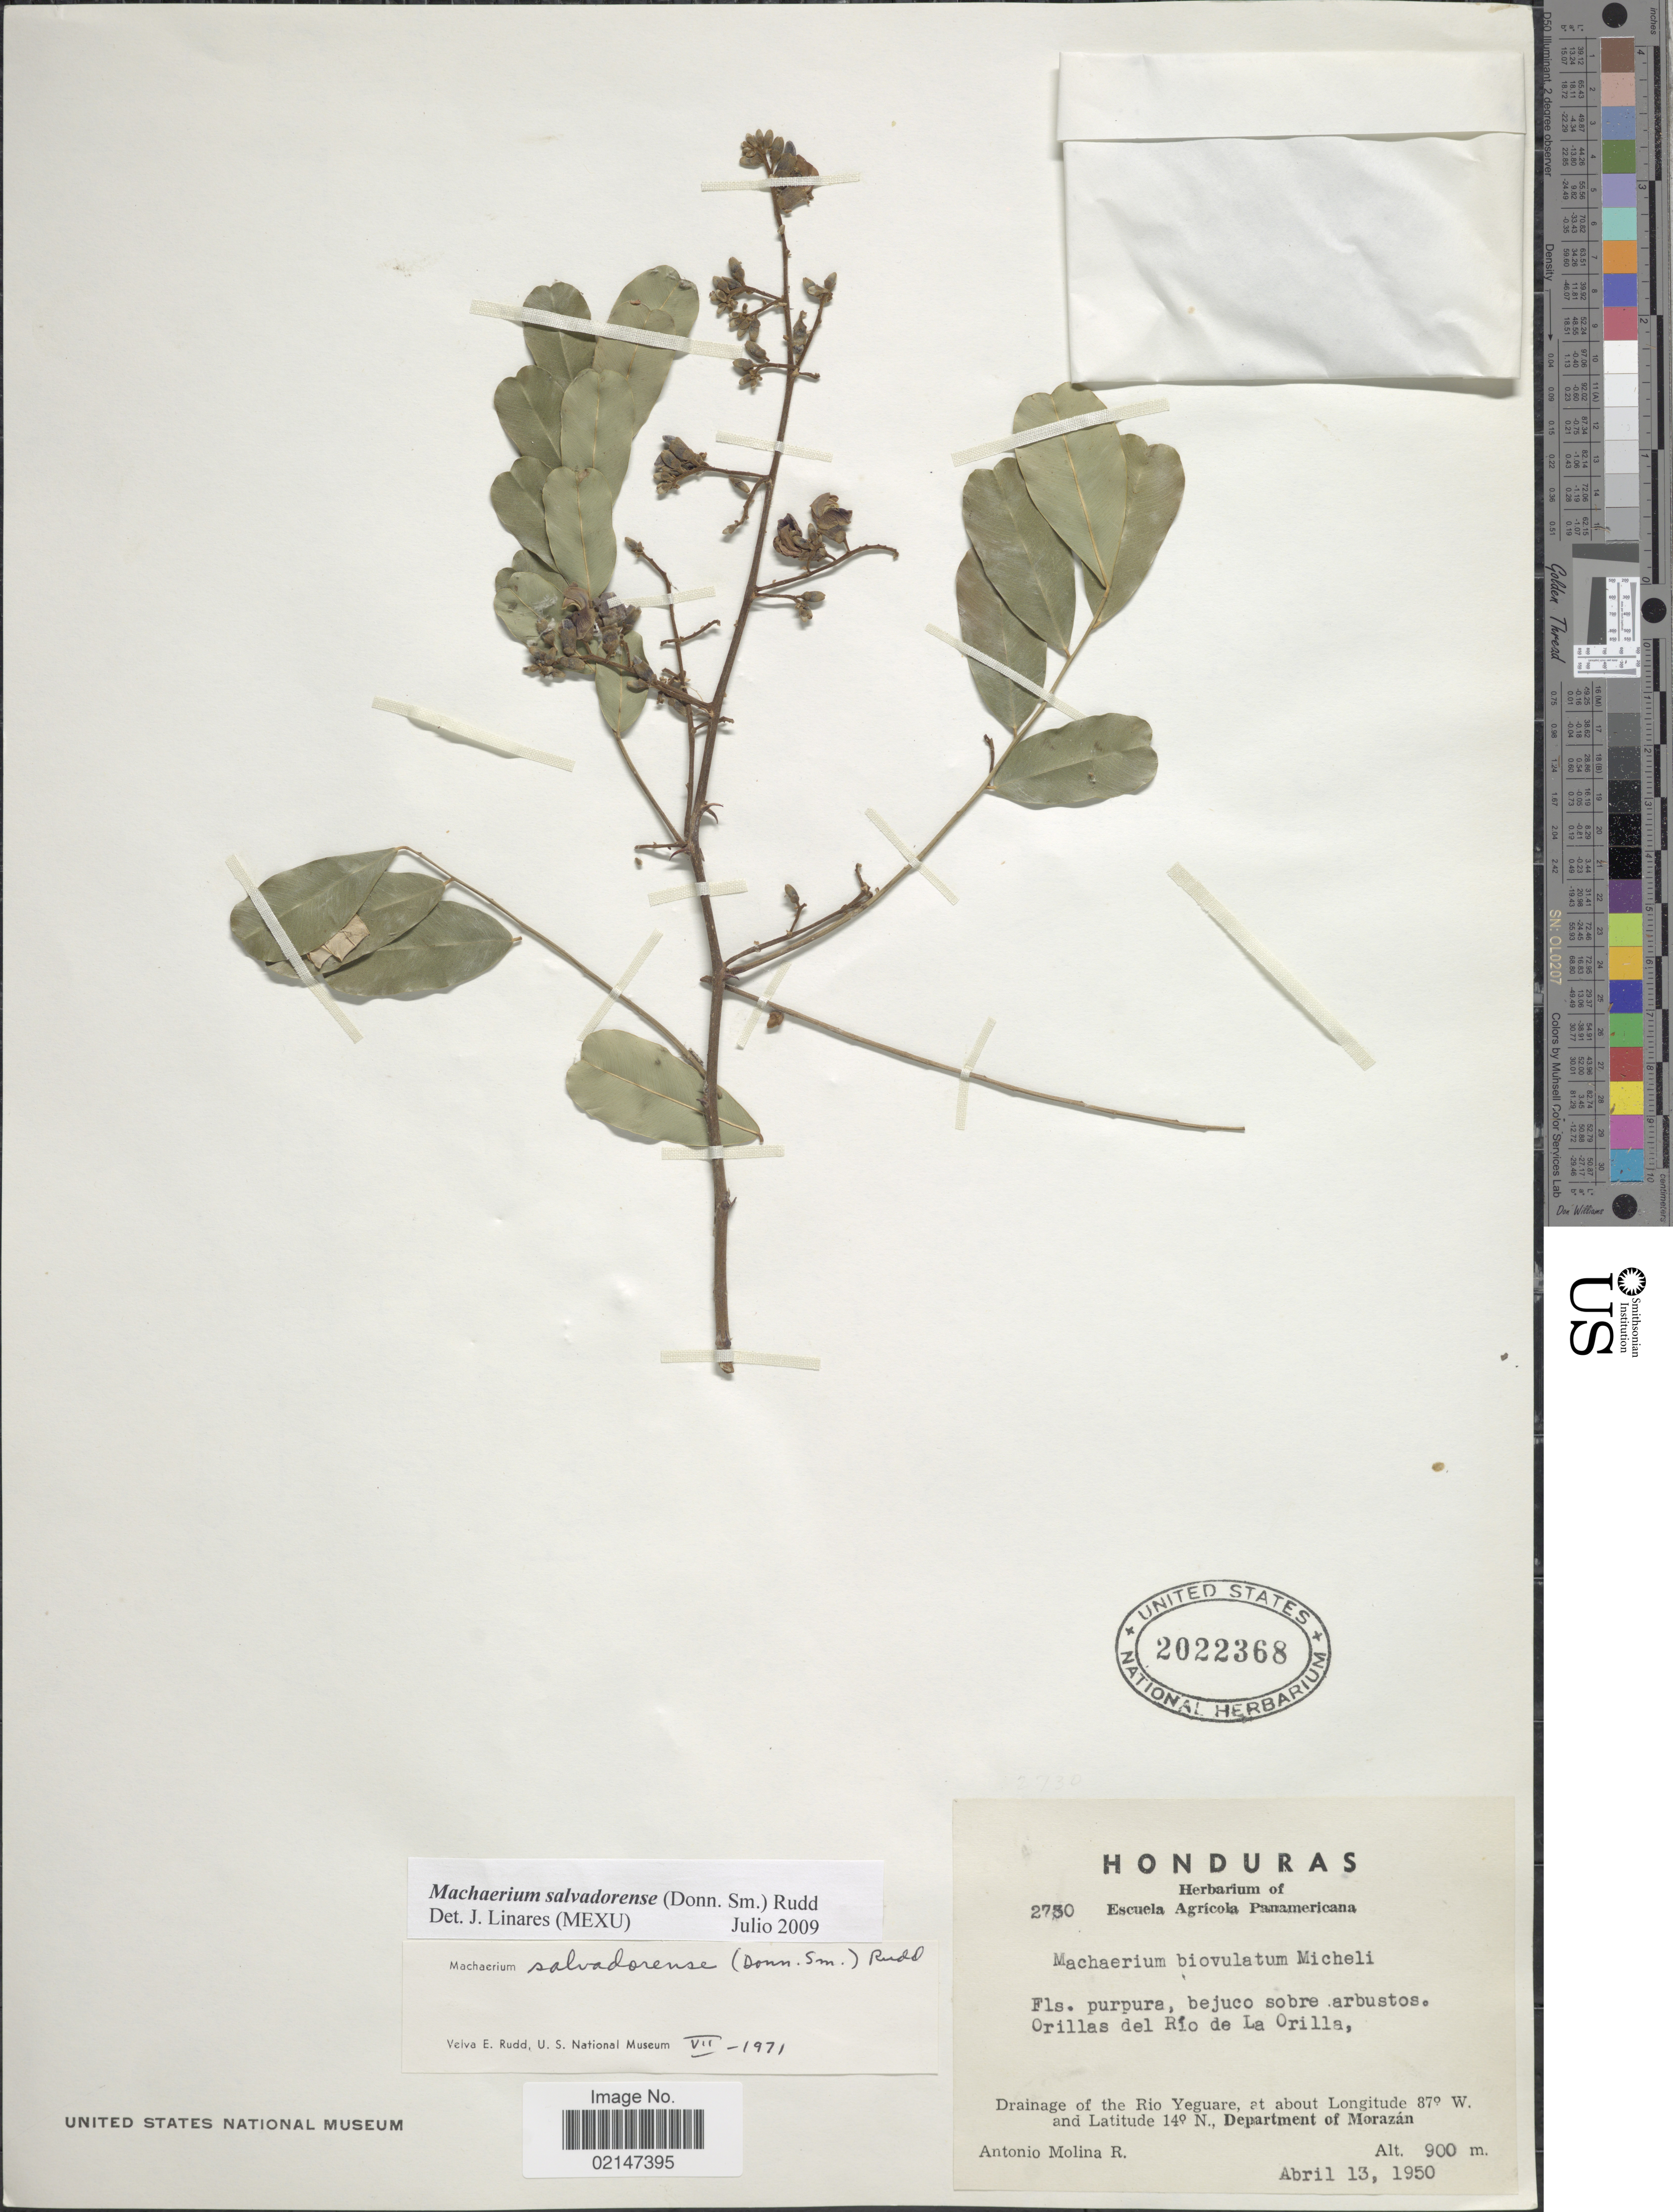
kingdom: Plantae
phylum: Tracheophyta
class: Magnoliopsida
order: Fabales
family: Fabaceae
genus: Machaerium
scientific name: Machaerium salvadorense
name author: (Donn. Sm.) Rudd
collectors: A. Molina R.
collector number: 2730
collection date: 1950-07-13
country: Honduras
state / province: Fco. Morazán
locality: Drainage of the Rio Yeguare, Departament of Morazan.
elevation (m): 900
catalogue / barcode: US 2022368